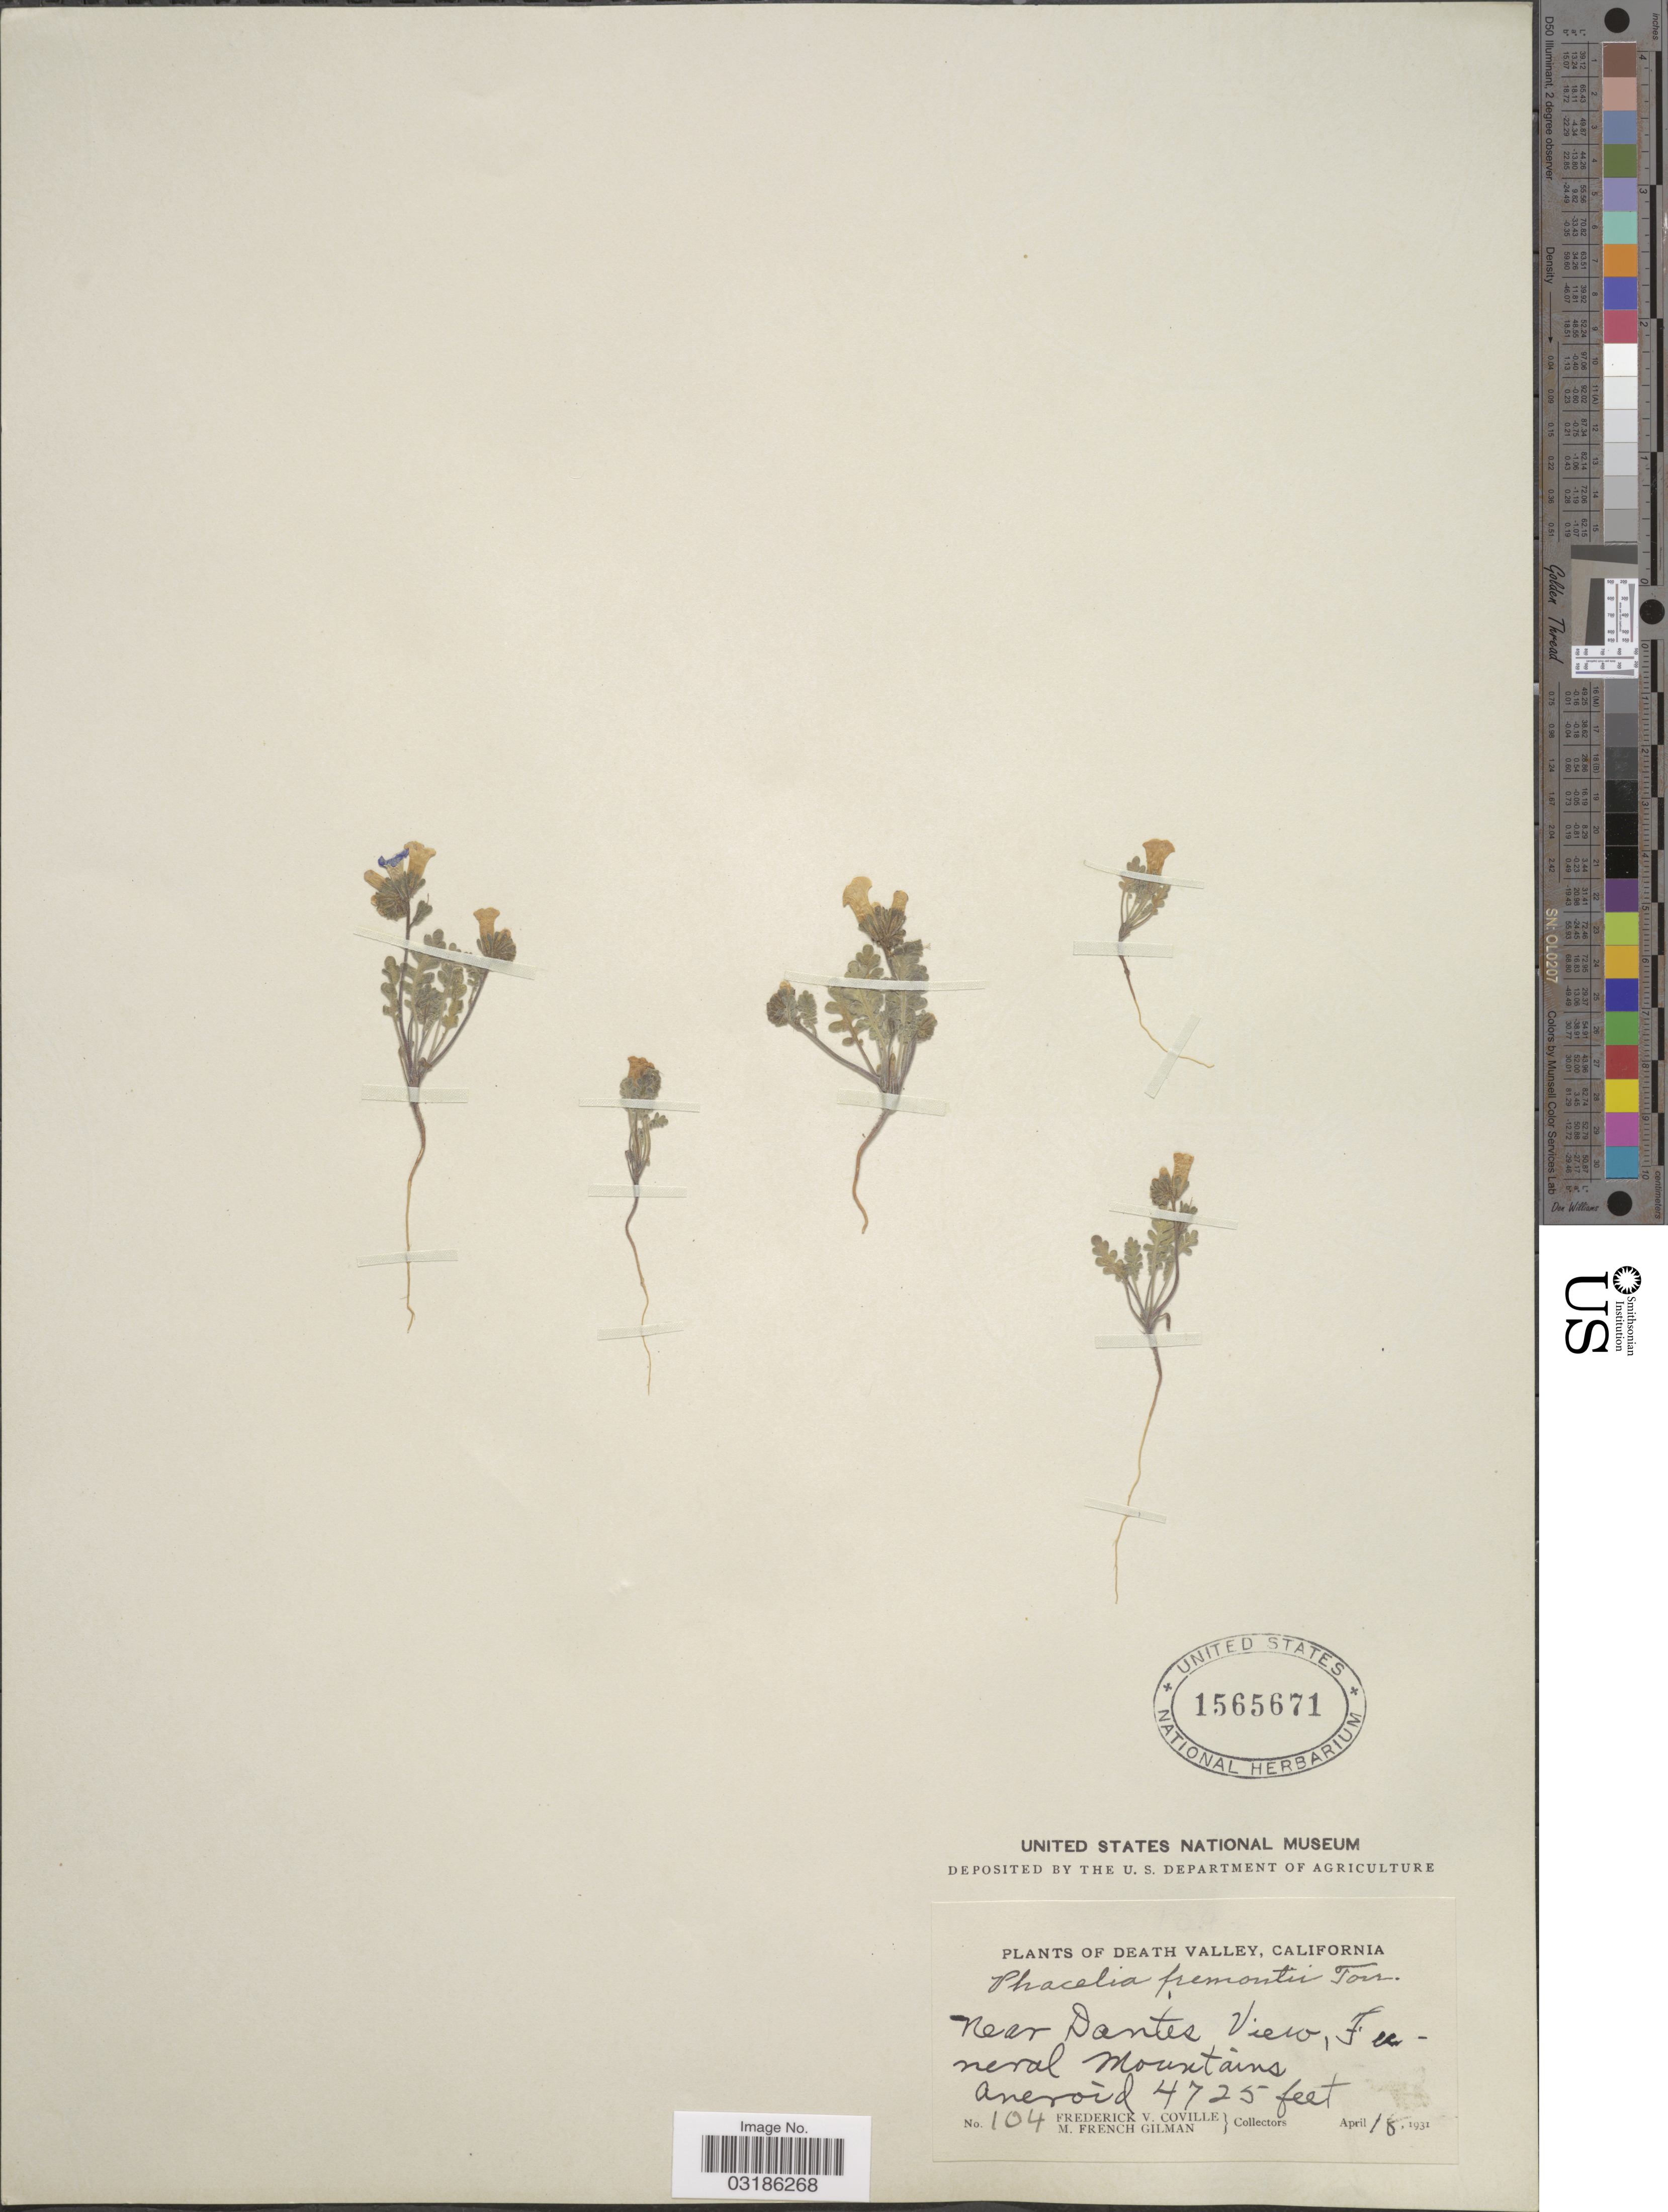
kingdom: Plantae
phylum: Tracheophyta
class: Magnoliopsida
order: Boraginales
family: Hydrophyllaceae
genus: Phacelia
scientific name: Phacelia fremontii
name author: Torr.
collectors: F. V. Coville & M. F. Gilman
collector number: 104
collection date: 1931-04-18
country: United States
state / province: California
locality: Death Valley. Near Dantes View, Funeral Mountains.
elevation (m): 1440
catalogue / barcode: US 1565671